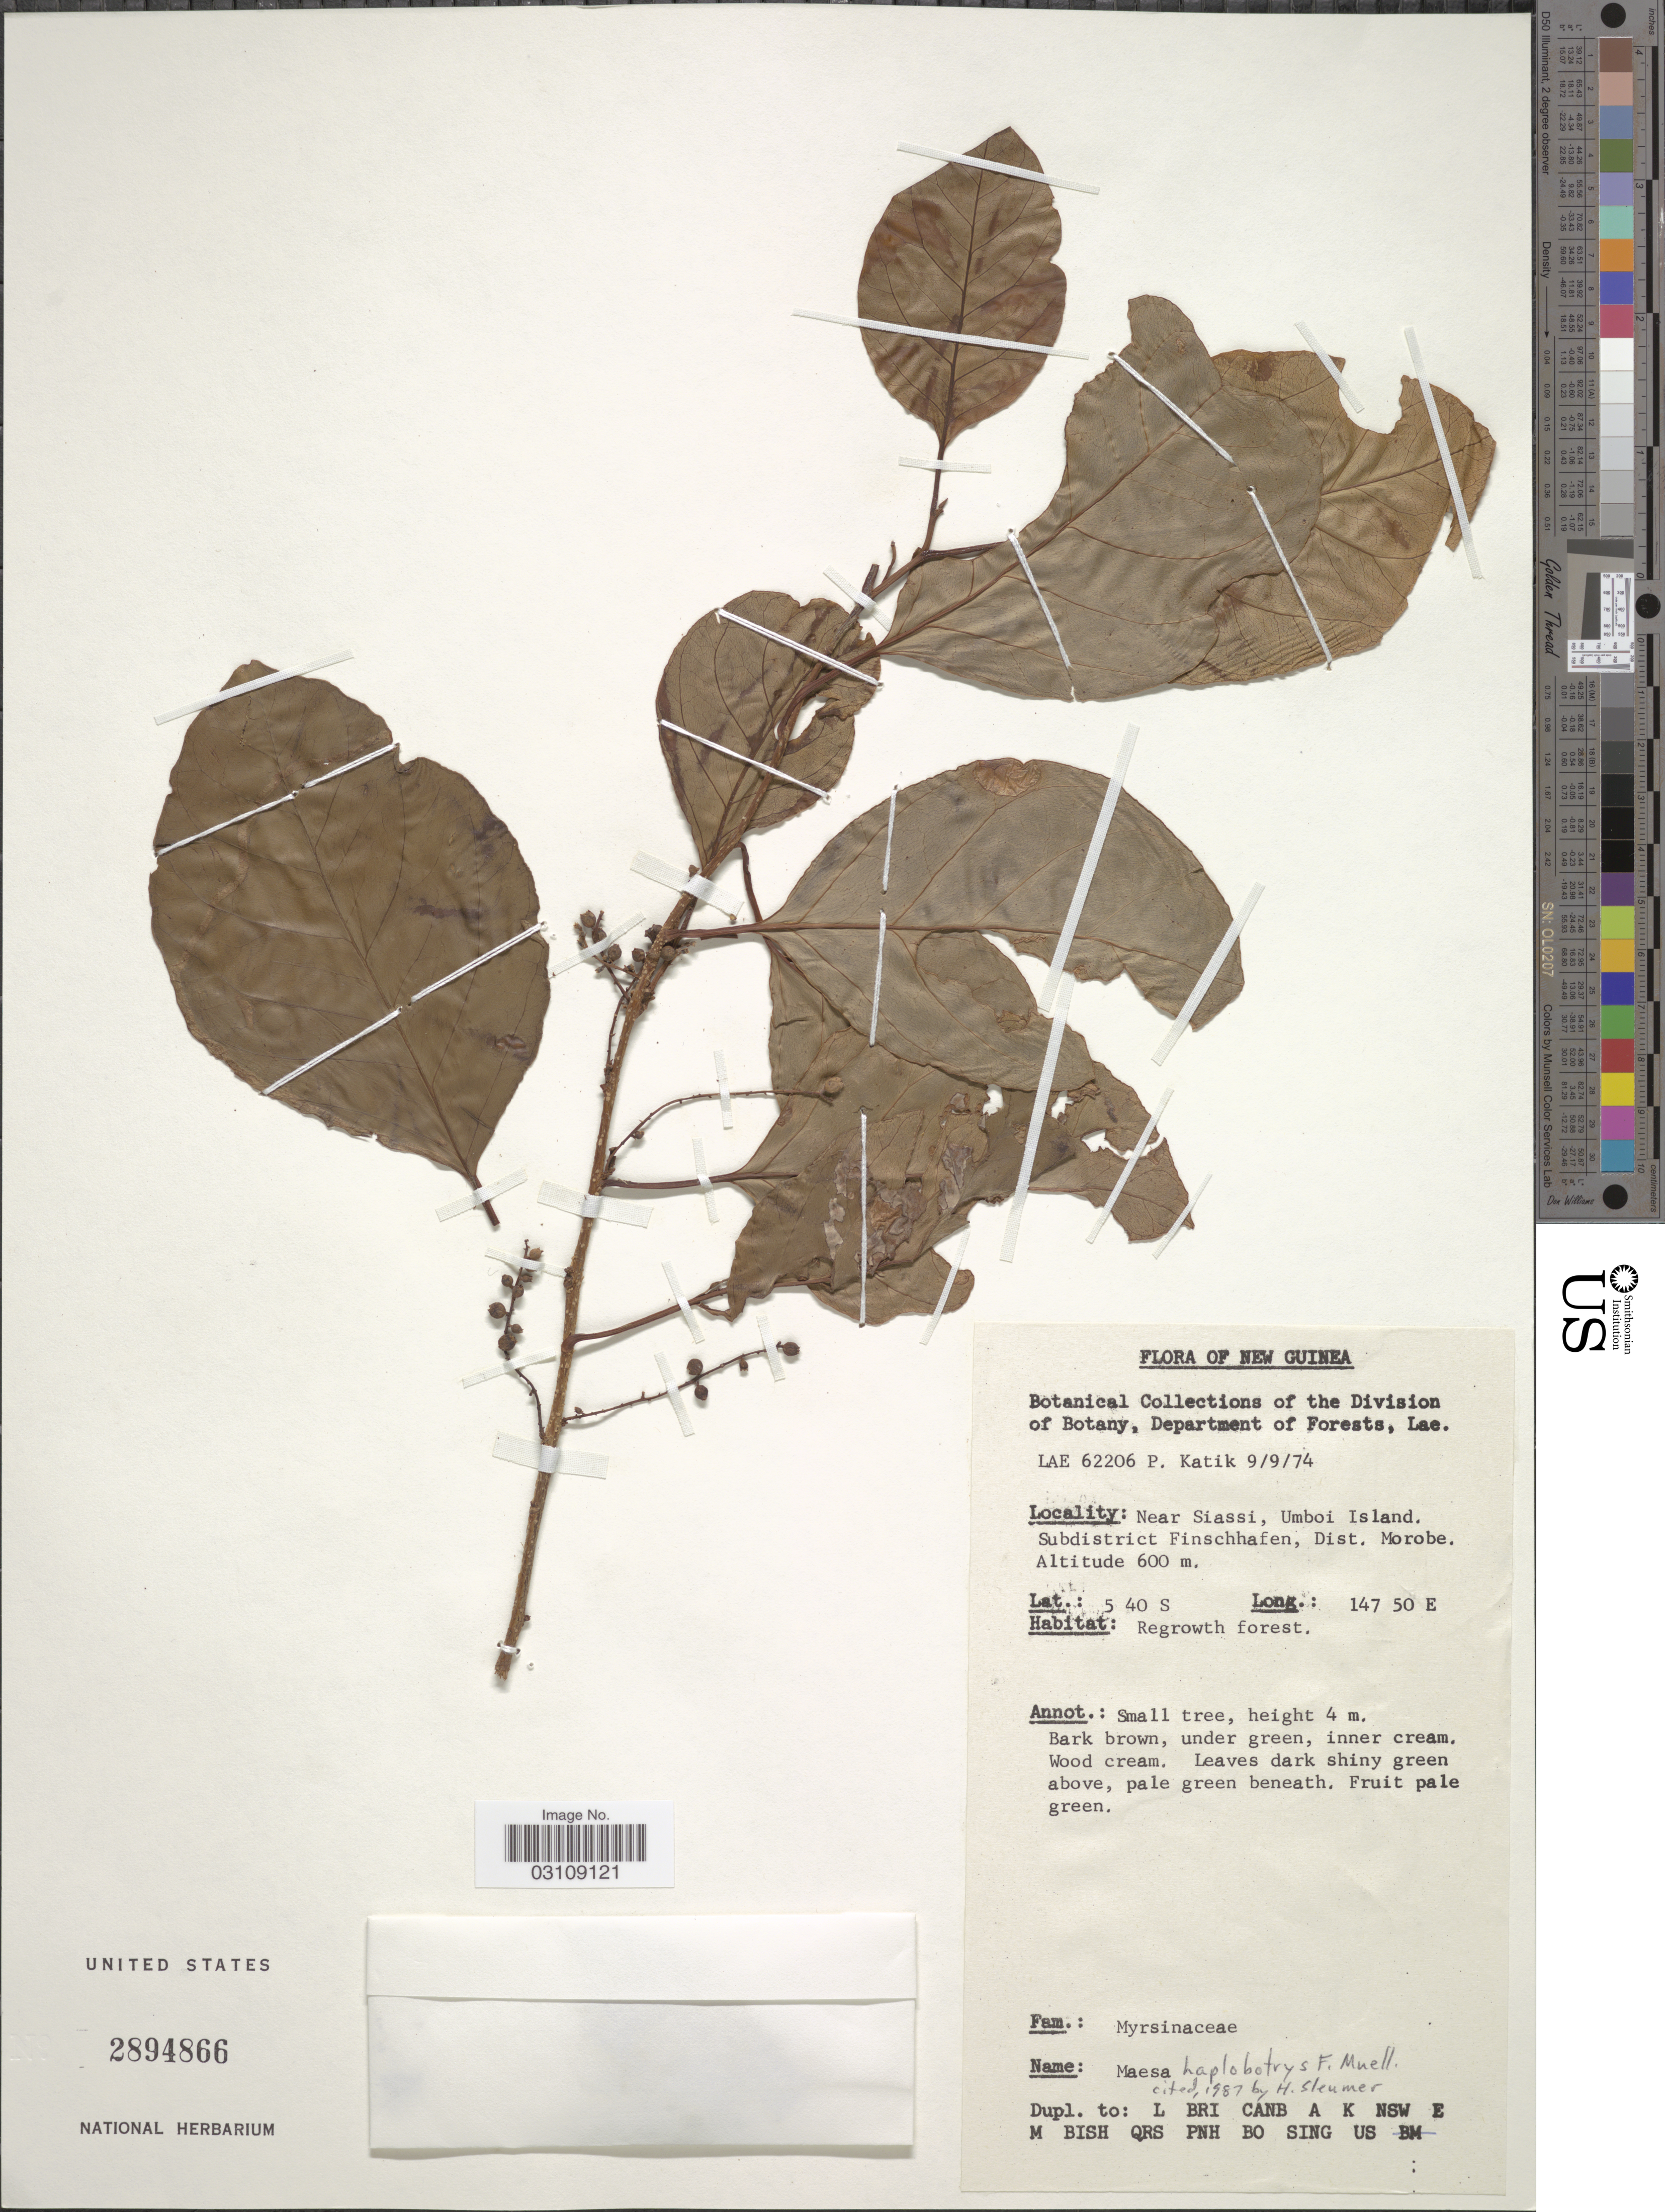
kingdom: Plantae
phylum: Tracheophyta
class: Magnoliopsida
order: Ericales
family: Primulaceae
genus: Maesa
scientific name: Maesa haplobotrys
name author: F. Muell.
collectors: P. Katik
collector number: LAE62206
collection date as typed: Transcribed d/m/y: 9/9/74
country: Papua New Guinea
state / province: Morobe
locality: New Guinea, Near Siassi, Umboi Island. Subdistrict Finschhafen, Dist. Morobe.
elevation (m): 600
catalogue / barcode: US 2894866